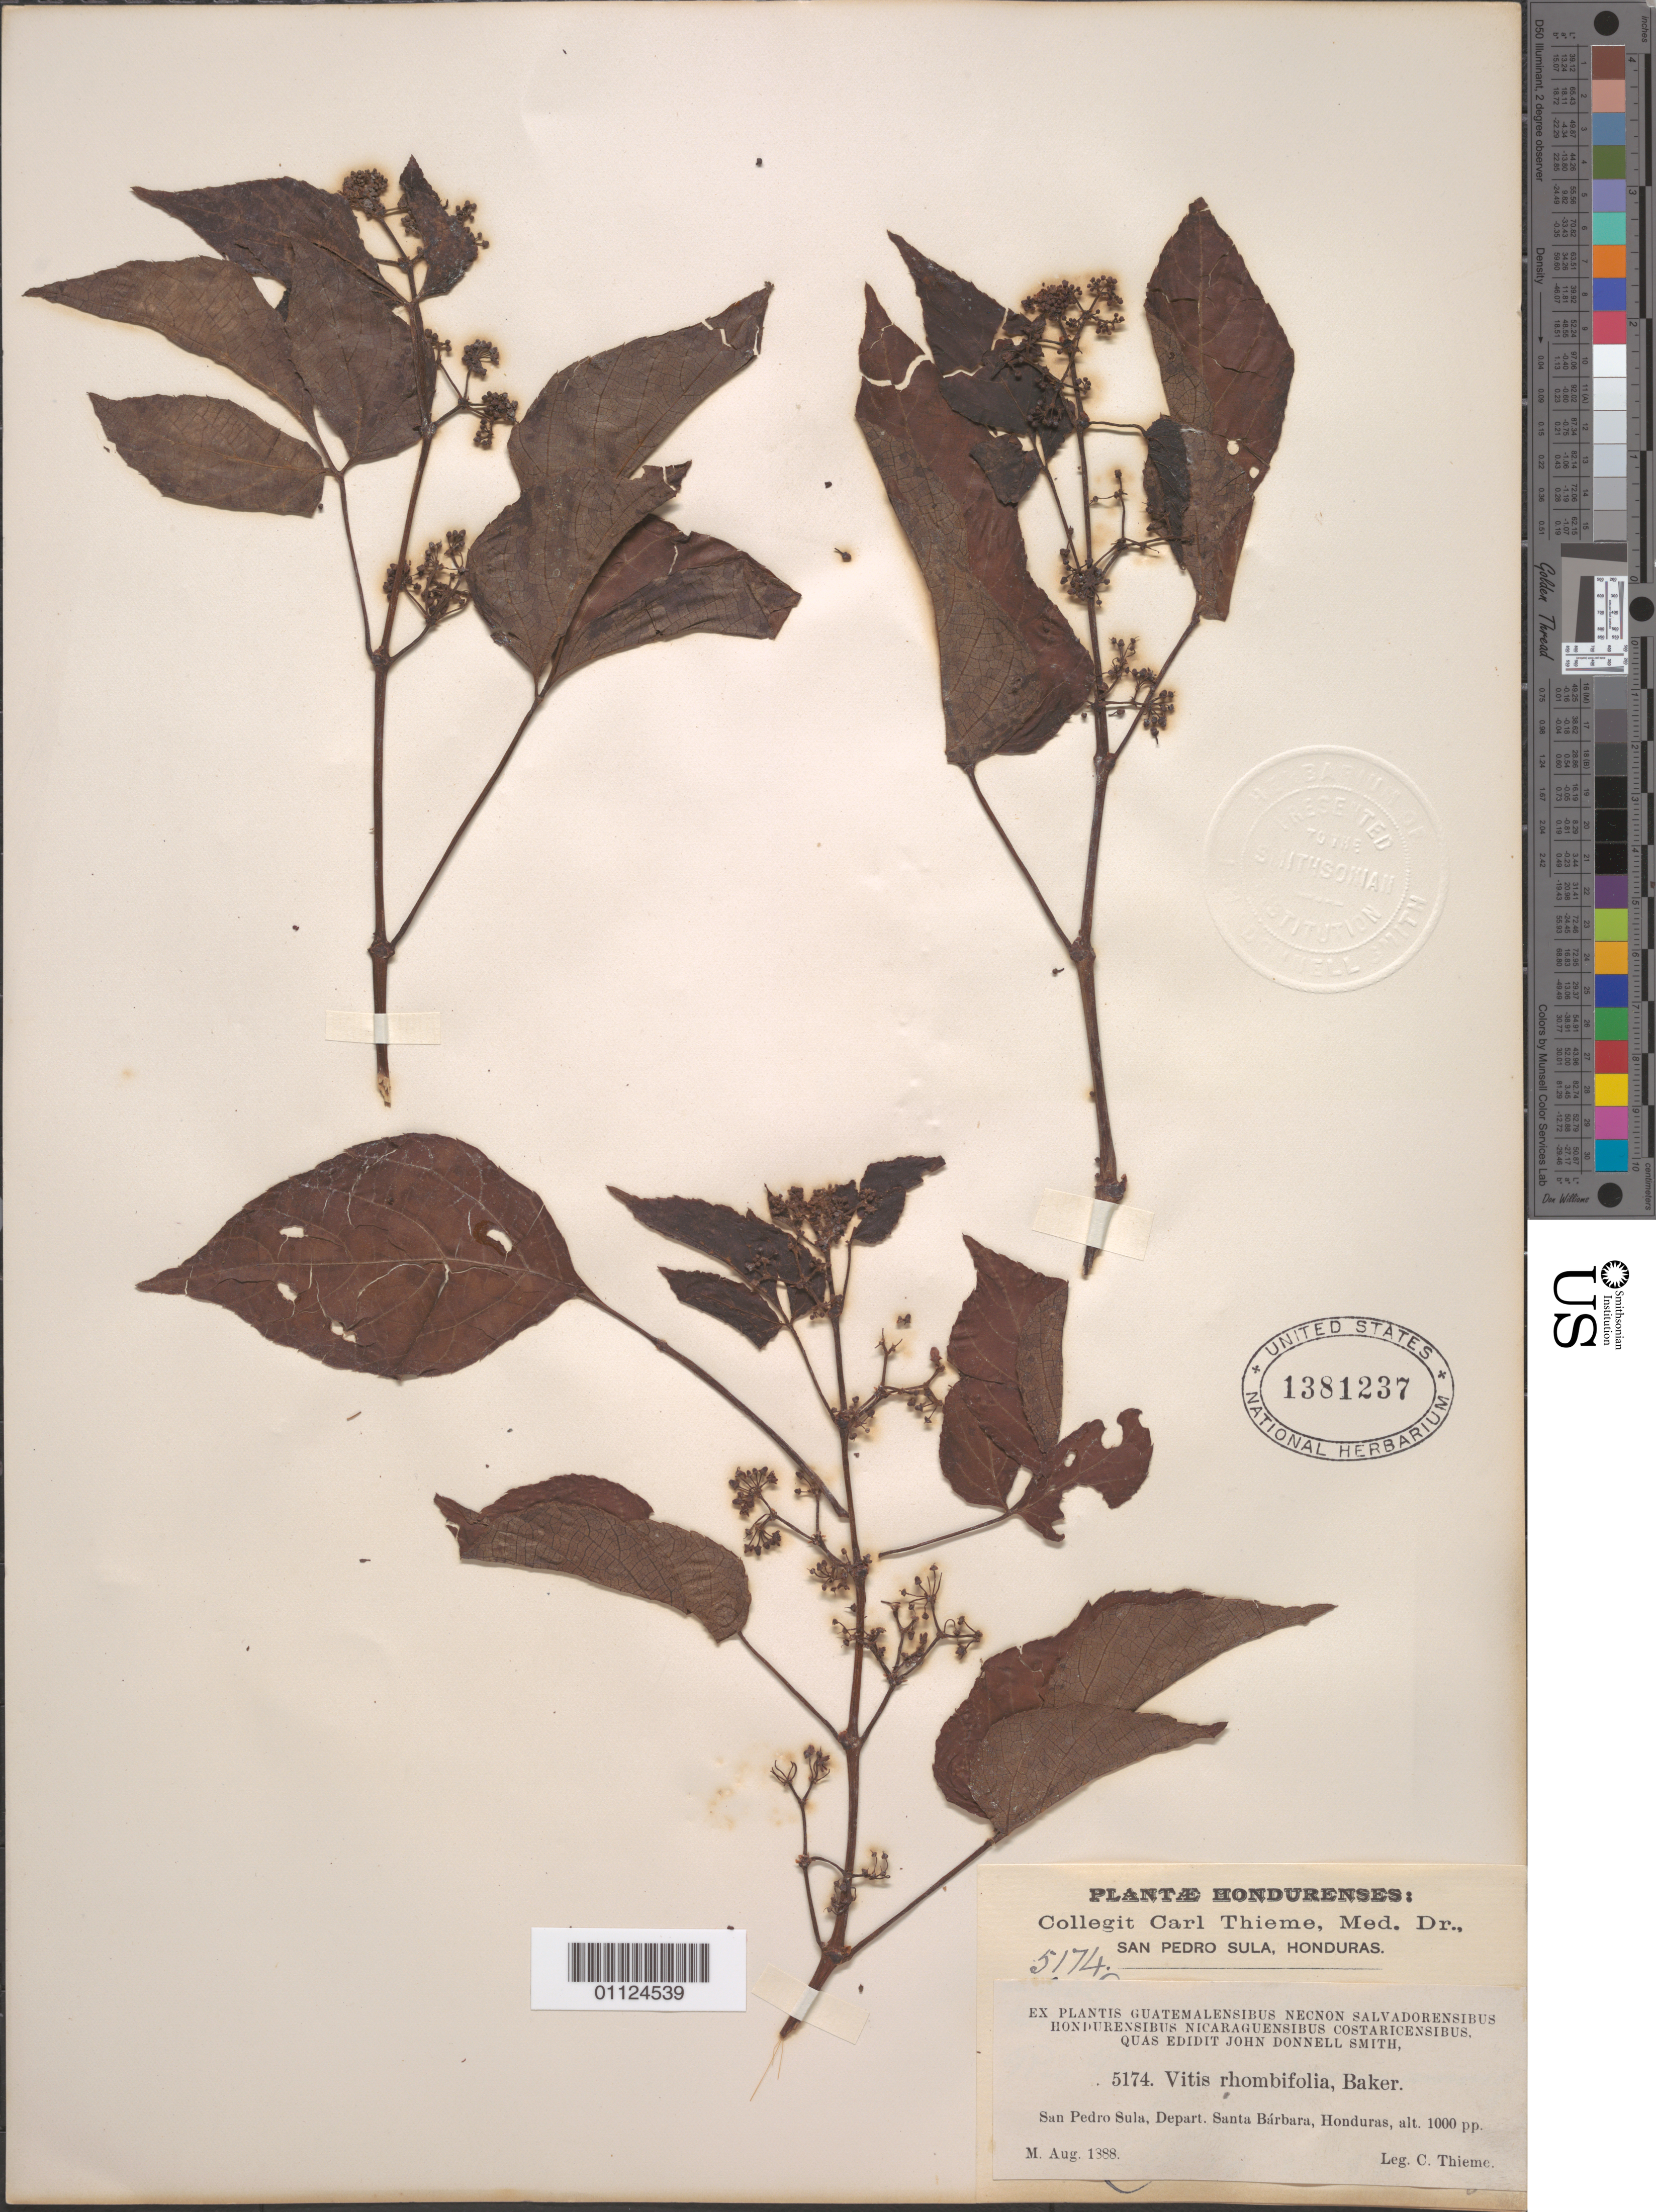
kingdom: Plantae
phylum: Tracheophyta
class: Magnoliopsida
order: Vitales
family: Vitaceae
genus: Cissus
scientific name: Cissus rhombifolia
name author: Vahl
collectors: ex Herb. John Donnell Smith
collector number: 5174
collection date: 1888-08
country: Honduras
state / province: Santa Bárbara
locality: San Pedro Sula.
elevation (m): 305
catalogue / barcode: US 1381237